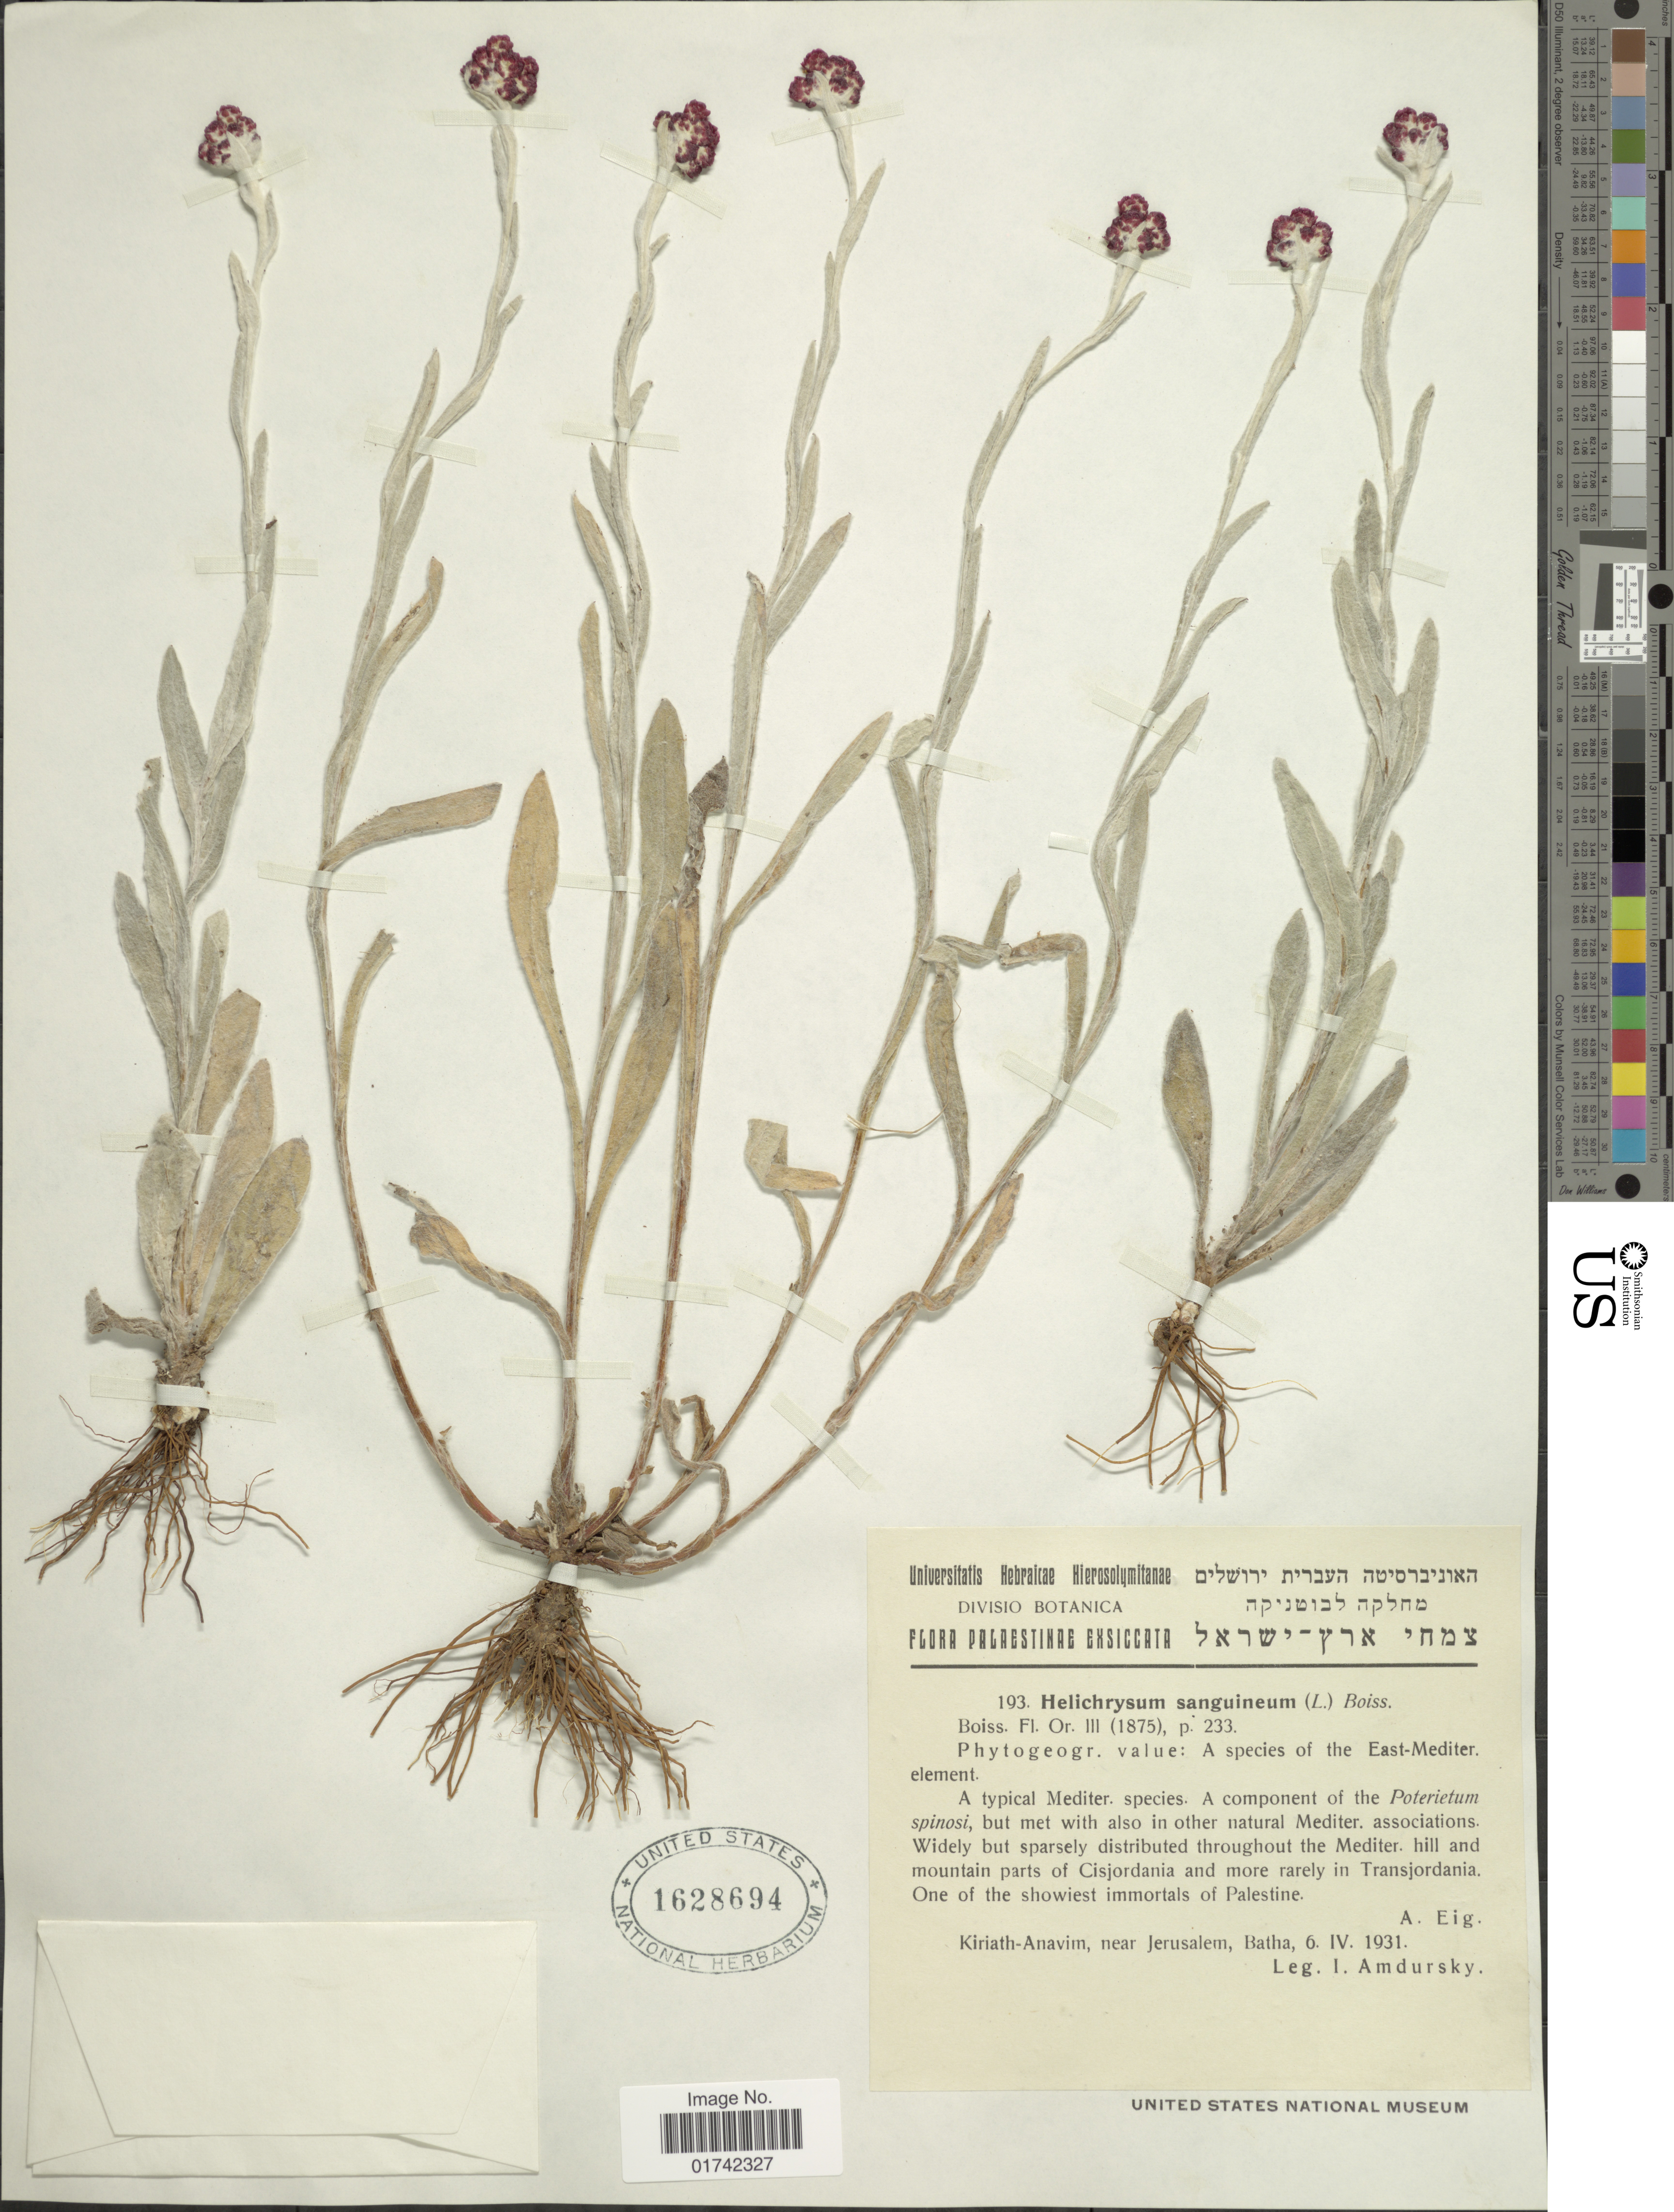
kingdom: Plantae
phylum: Tracheophyta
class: Magnoliopsida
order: Asterales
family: Asteraceae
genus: Helichrysum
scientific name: Helichrysum sanguineum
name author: (L.) Kostel.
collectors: I. Amdursky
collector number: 193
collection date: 1931-04-06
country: Israel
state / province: Jerusalem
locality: Kiriath-Anavim, near Jerusalem, Batha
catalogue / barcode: US 1628694